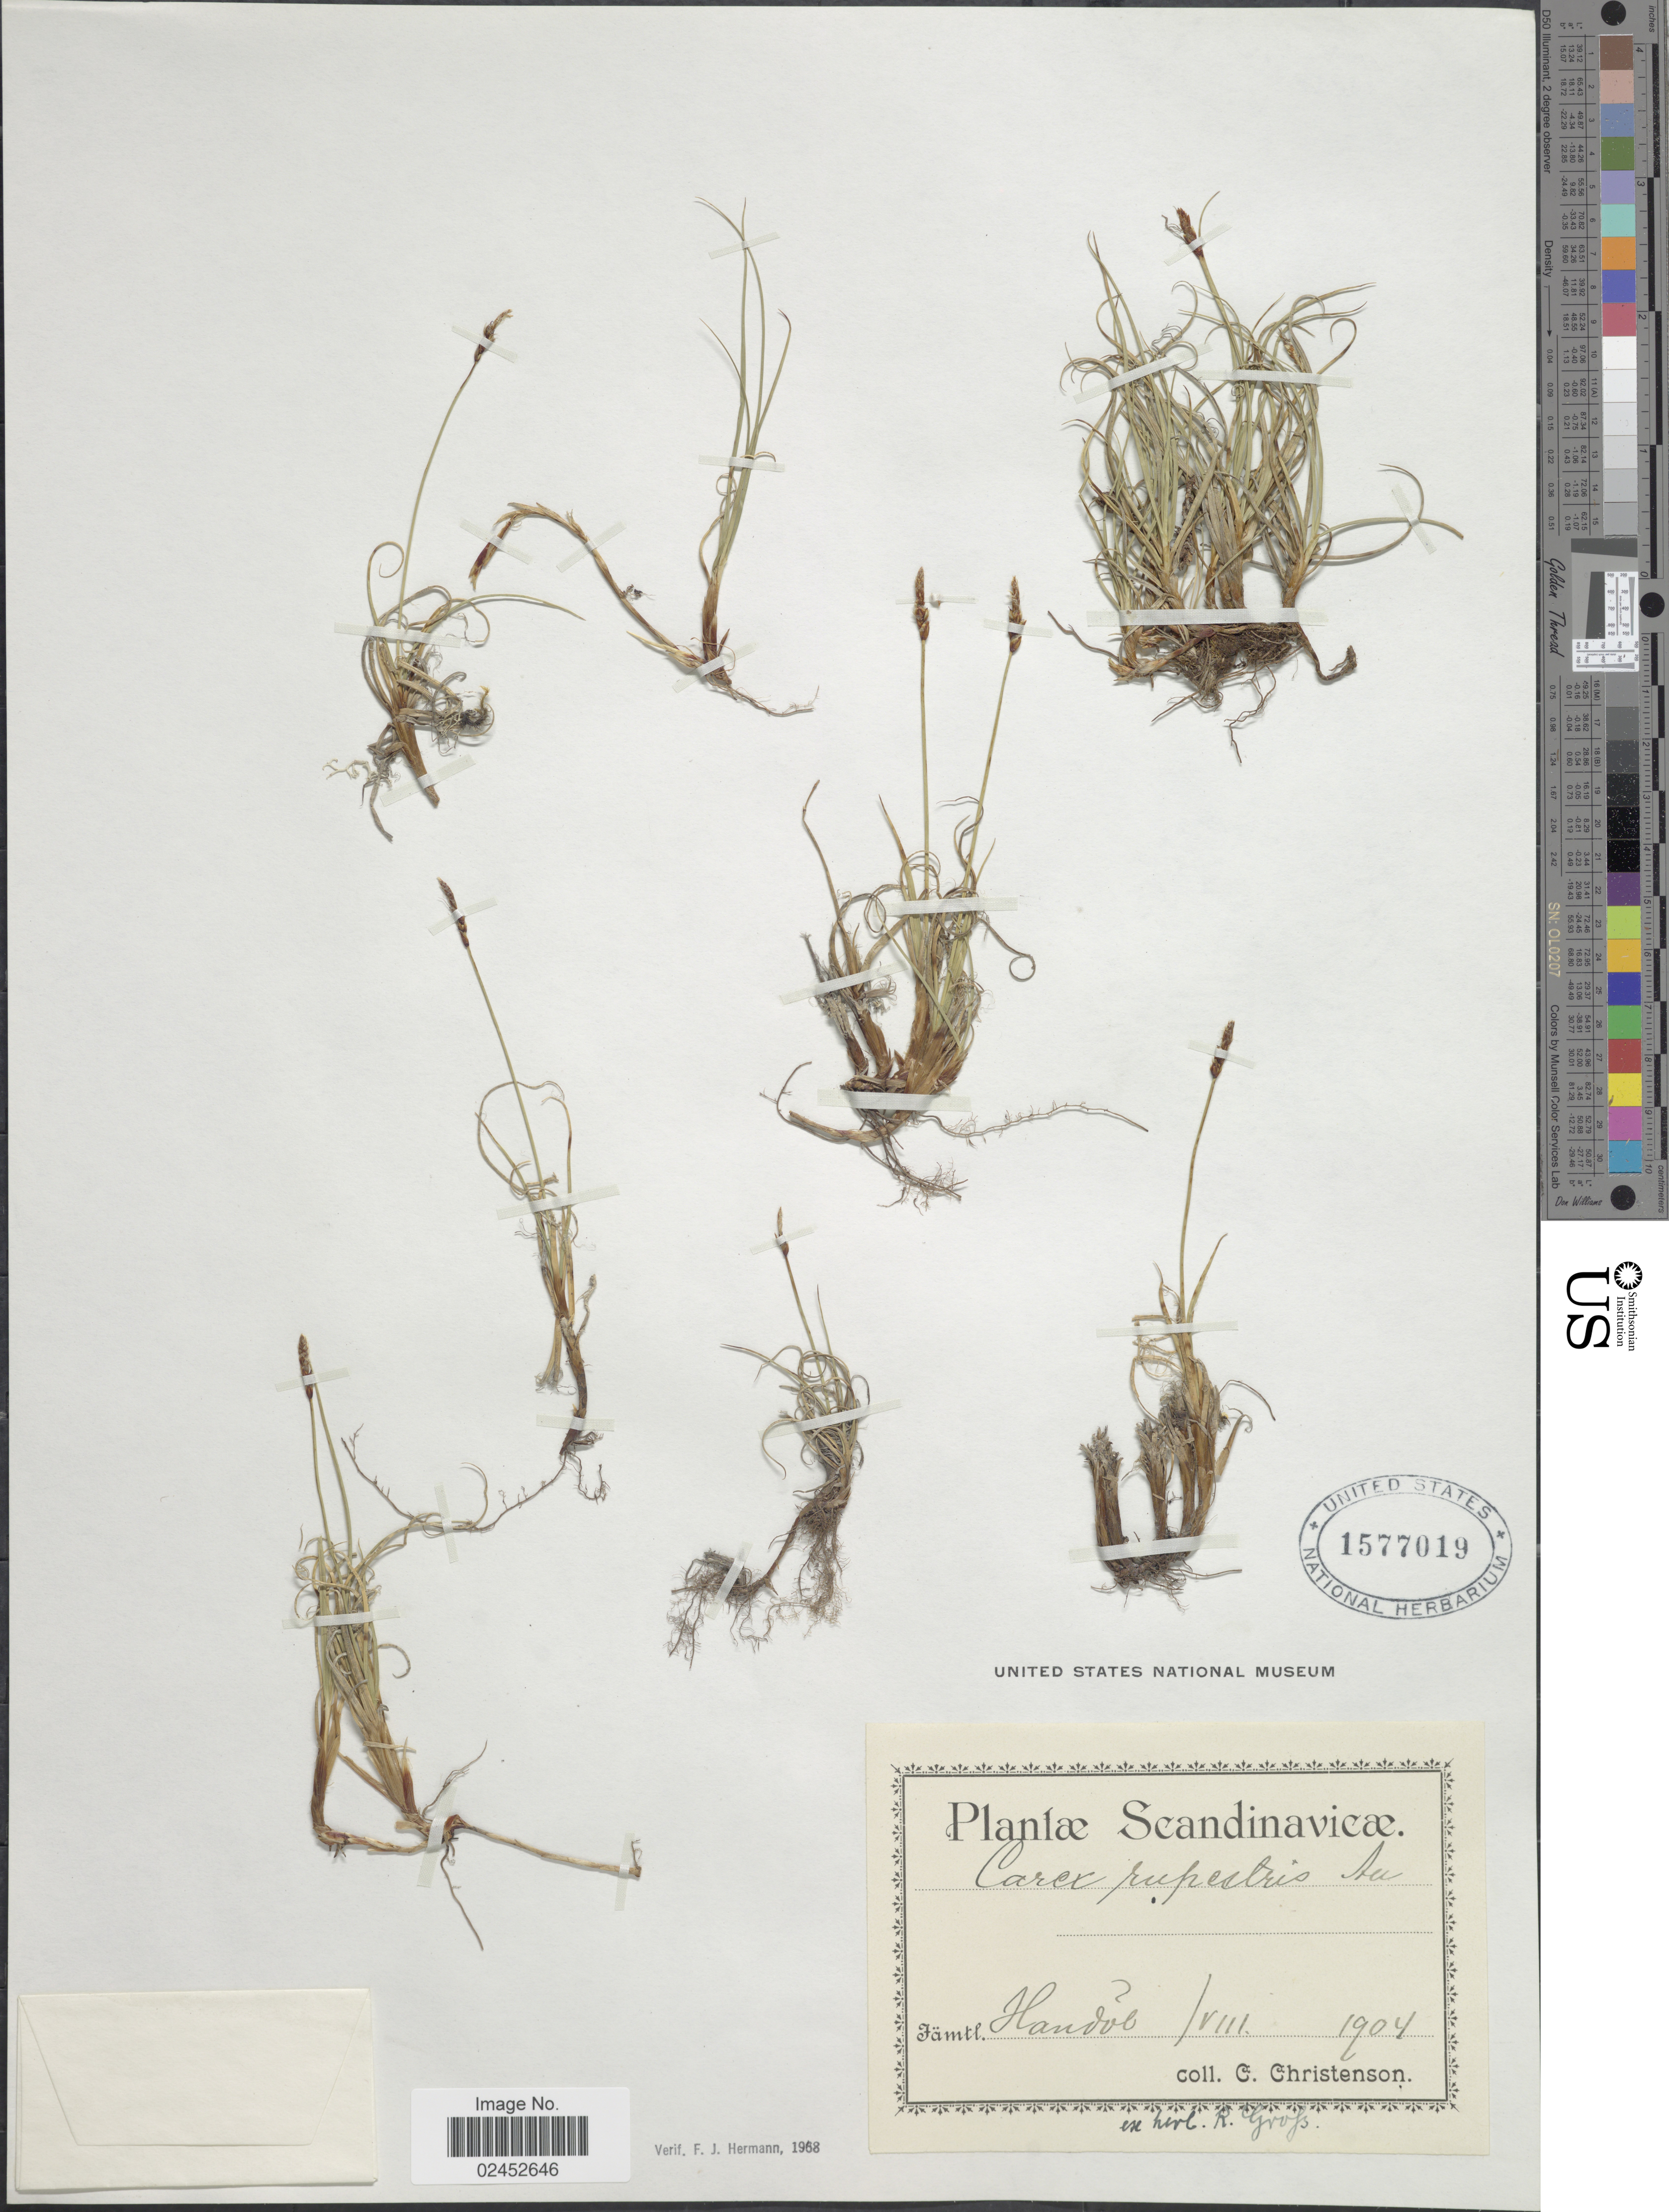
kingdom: Plantae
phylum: Tracheophyta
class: Liliopsida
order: Poales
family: Cyperaceae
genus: Carex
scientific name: Carex rupestris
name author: All.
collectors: C. Christenson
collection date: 1904-08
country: Sweden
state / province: Jämtland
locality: Scandinavicae, Jamtl. Handöl.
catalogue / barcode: US 1577019